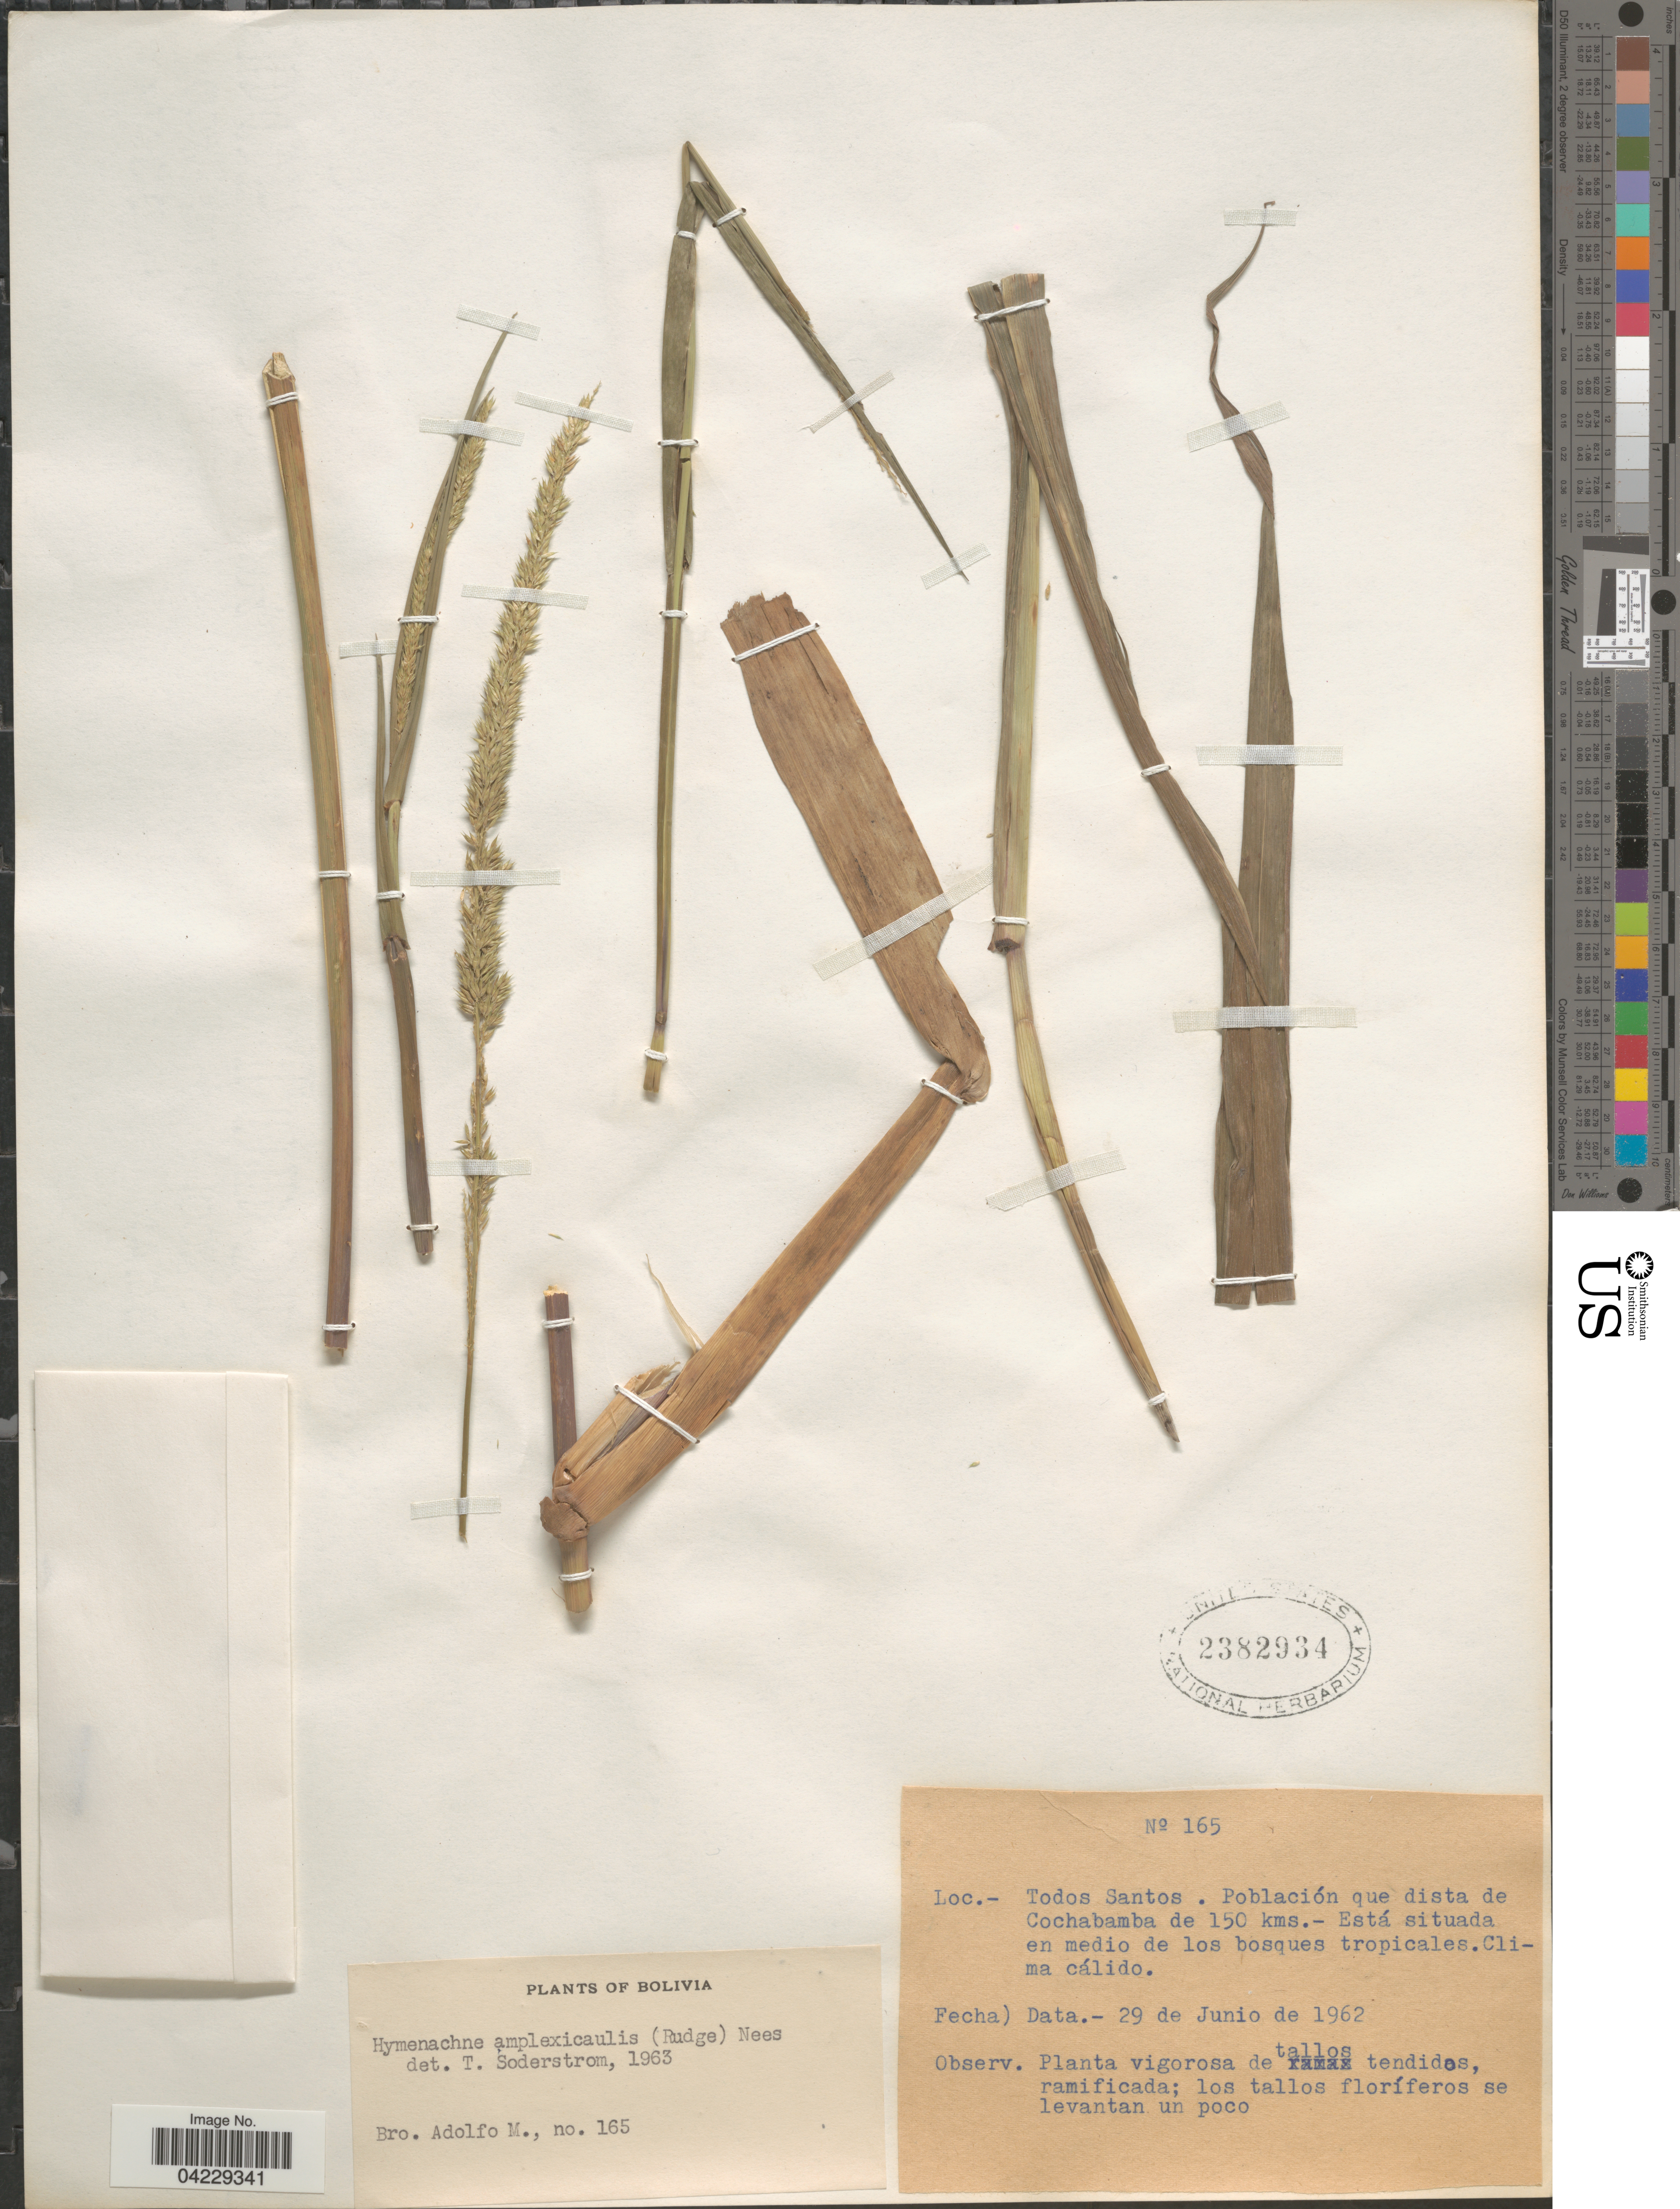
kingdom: Plantae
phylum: Tracheophyta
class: Liliopsida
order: Poales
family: Poaceae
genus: Hymenachne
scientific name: Hymenachne amplexicaulis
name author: (Rudge) Nees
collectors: Bro. Adolfo M.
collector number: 165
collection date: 1962-06-29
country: Bolivia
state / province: Cochabamba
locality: Todos Santos. Población que dista de Cochabamba de 150 kms.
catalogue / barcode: US 2382934